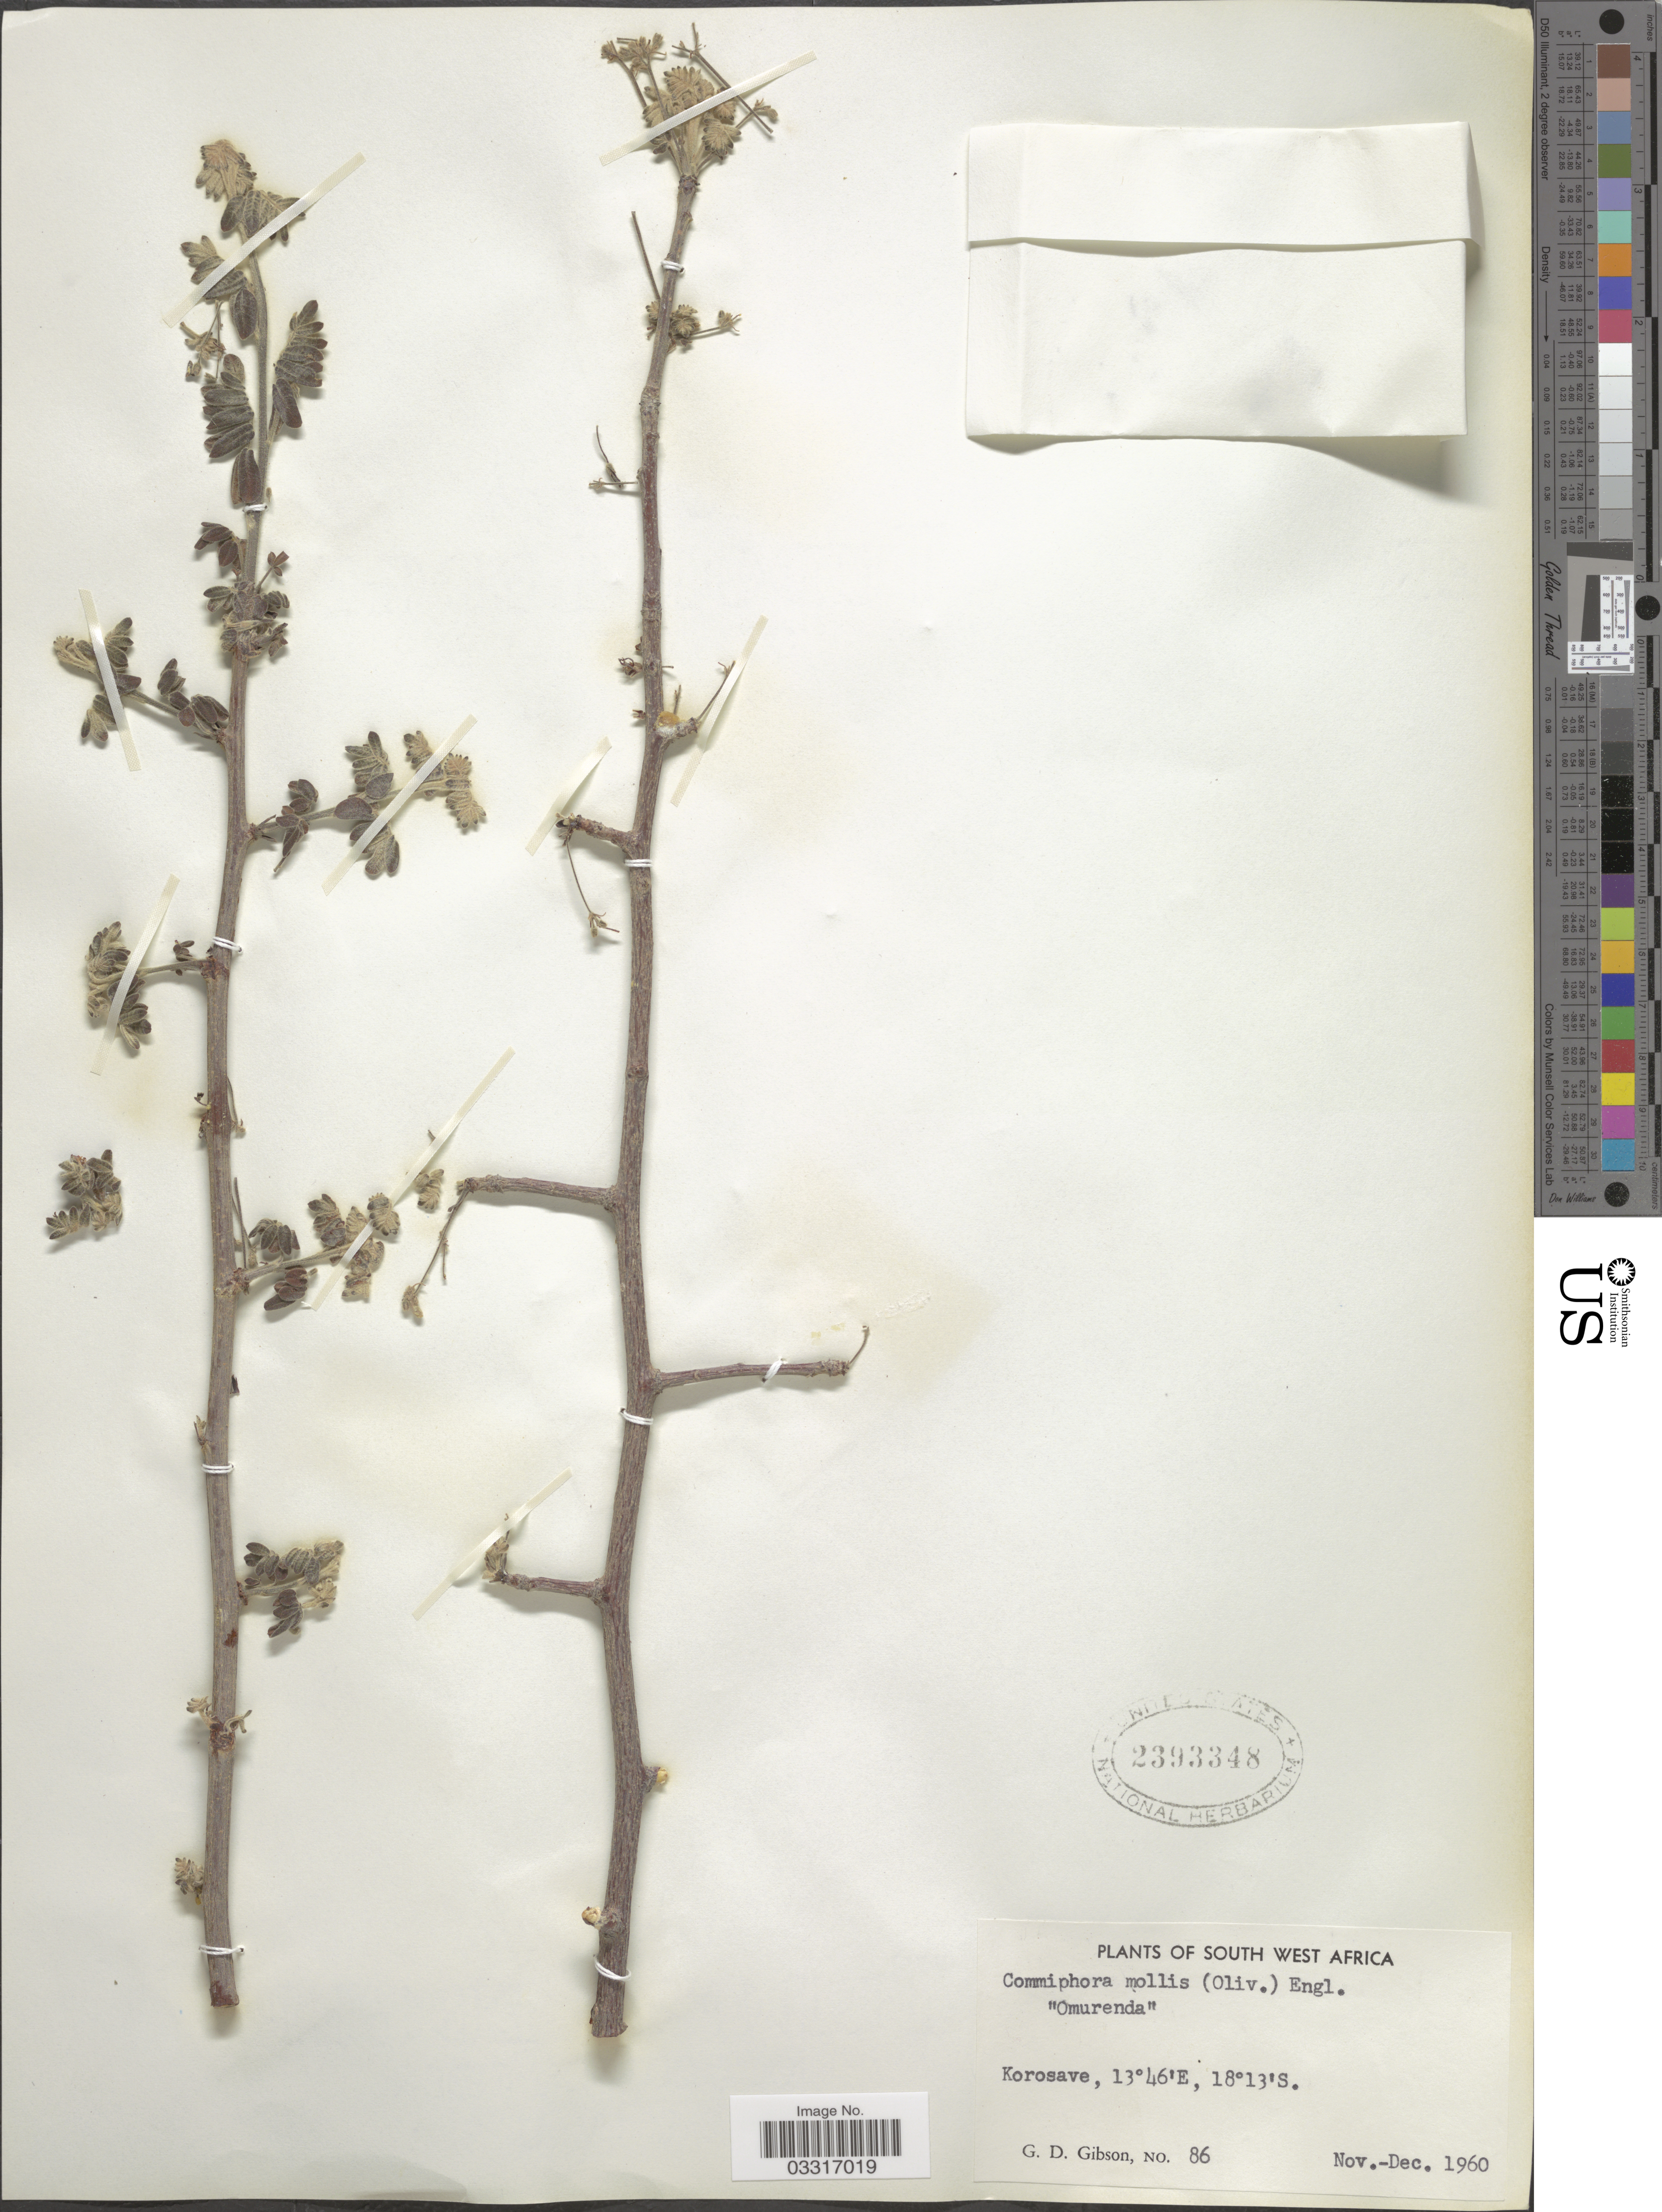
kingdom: Plantae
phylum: Tracheophyta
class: Magnoliopsida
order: Sapindales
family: Burseraceae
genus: Commiphora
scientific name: Commiphora mollis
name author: (Oliv.) Engl.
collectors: G. D. Gibson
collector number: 86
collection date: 1960-11/1960-12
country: Namibia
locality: South West Africa. Korosave.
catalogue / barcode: US 2393348